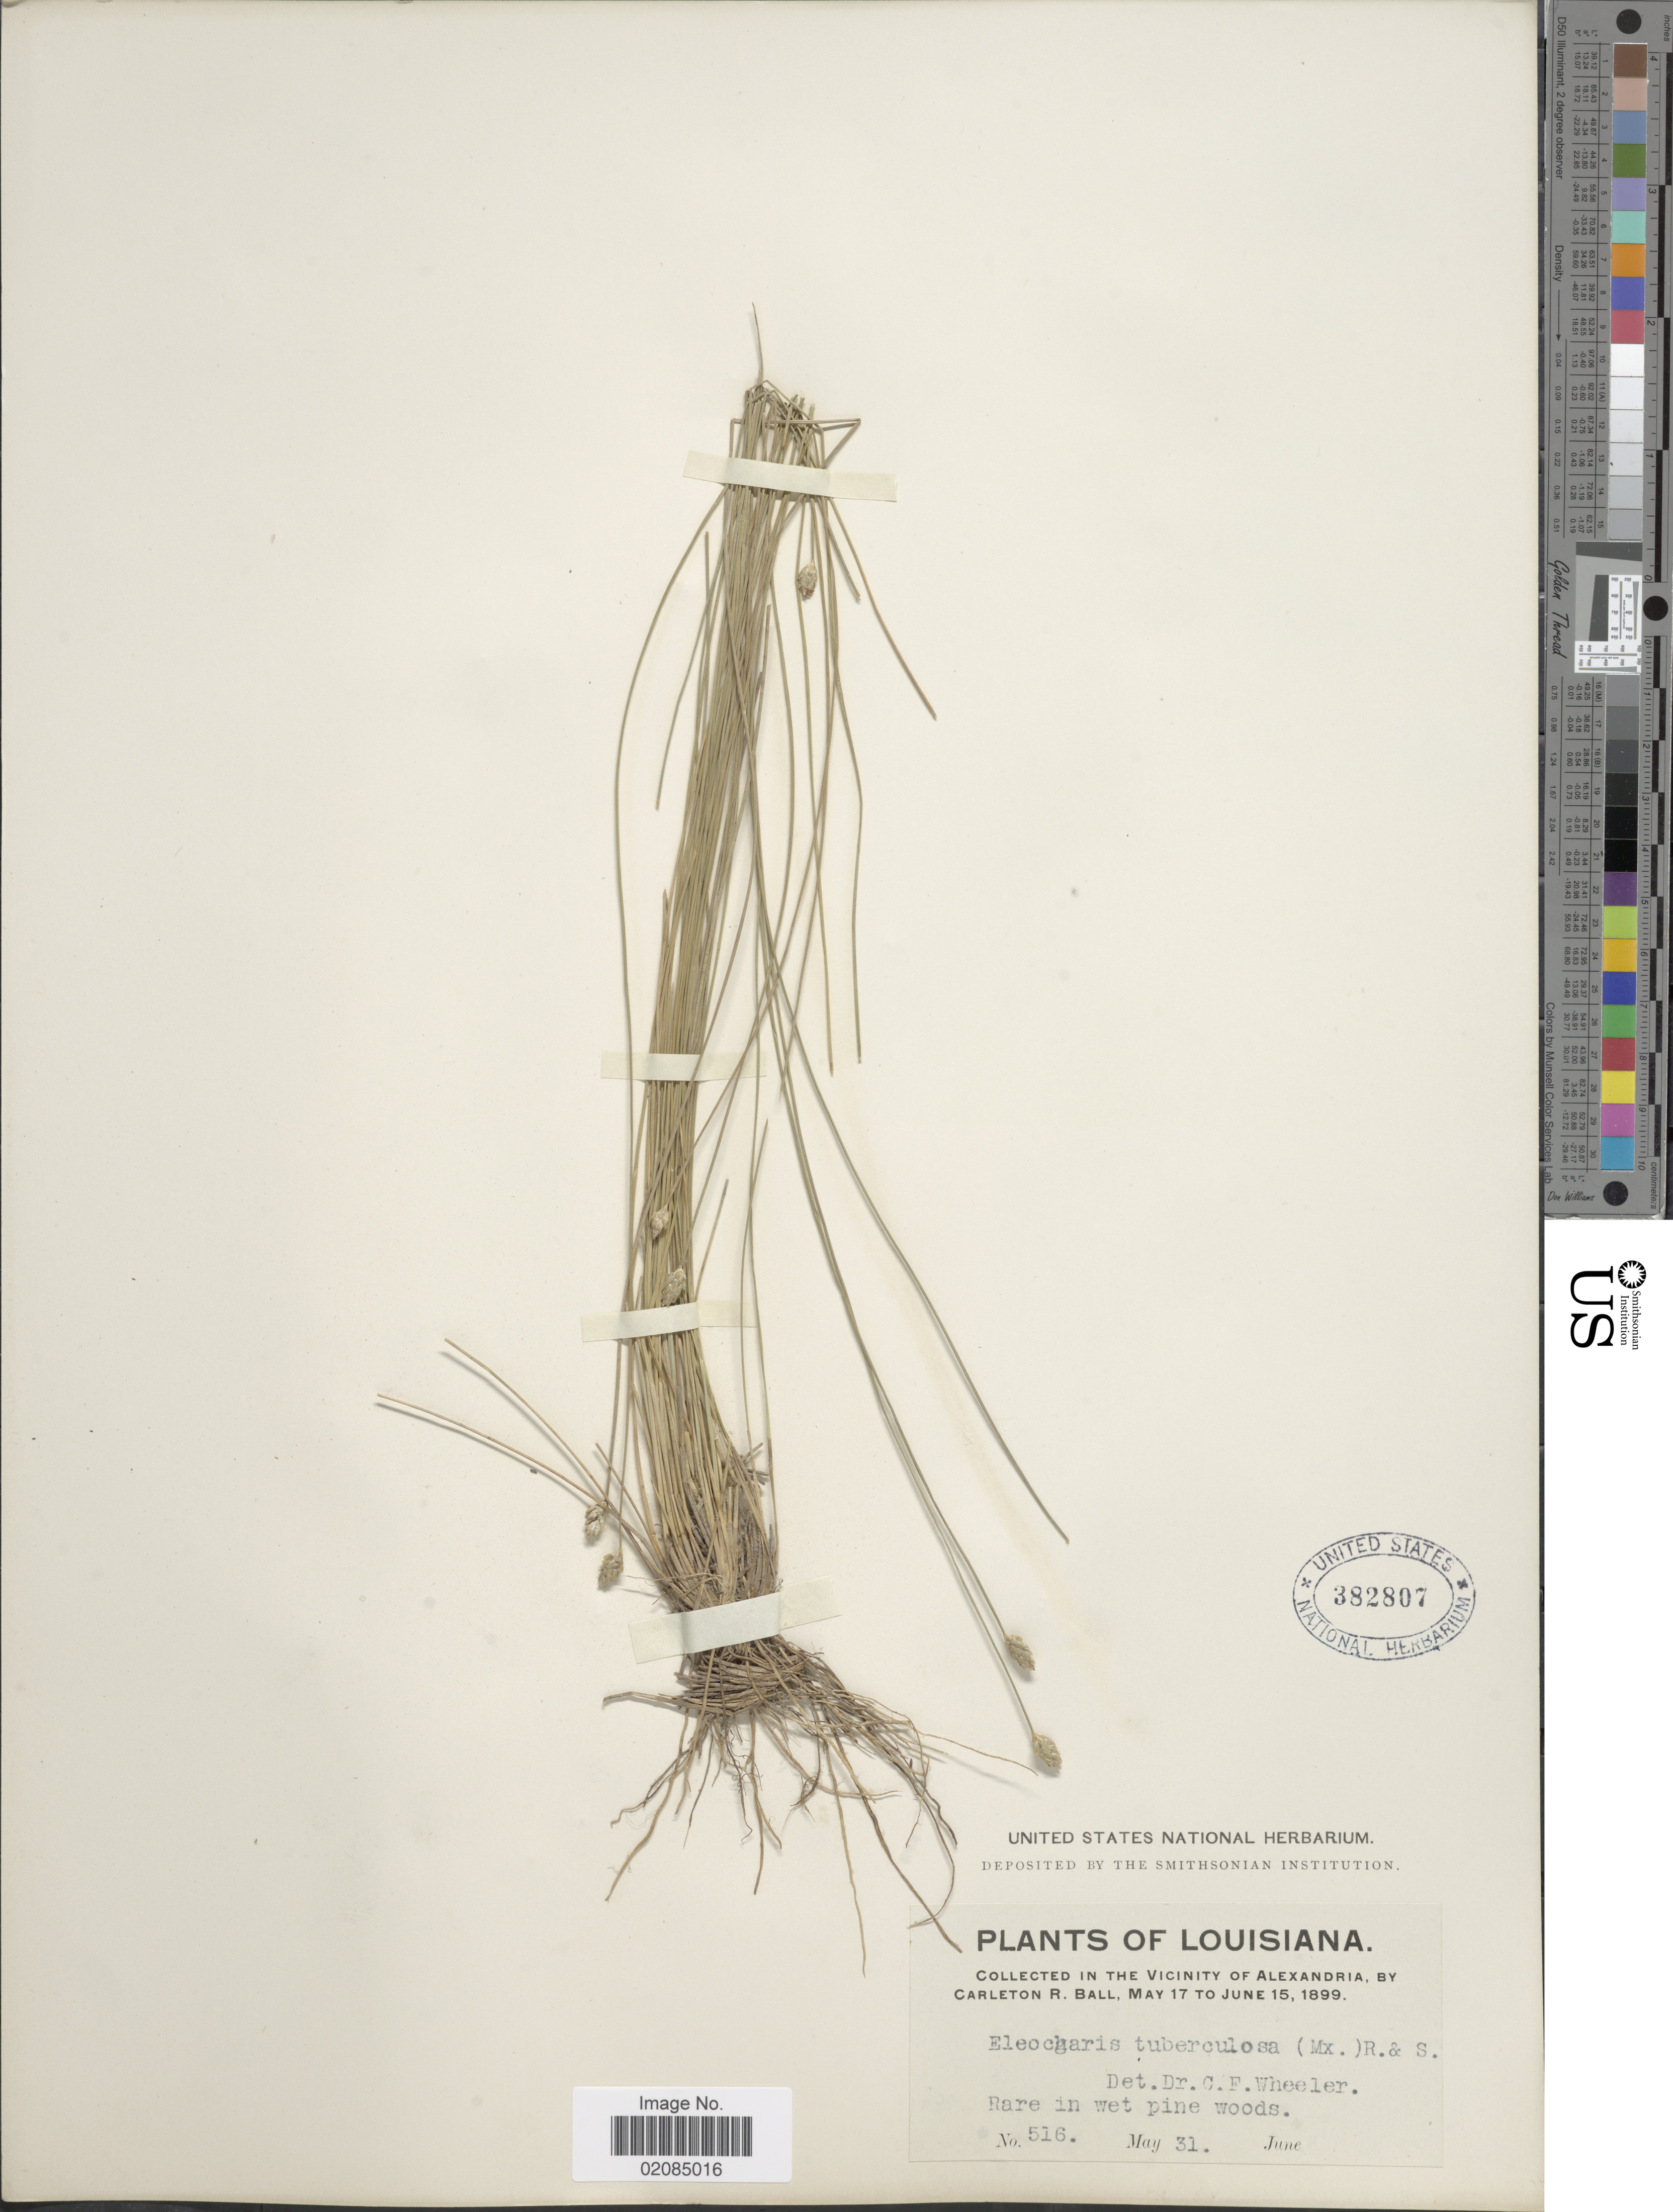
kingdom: Plantae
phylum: Tracheophyta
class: Liliopsida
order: Poales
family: Cyperaceae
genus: Eleocharis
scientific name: Eleocharis tuberculosa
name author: (Michx.) Roem. & Schult.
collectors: C. R. Ball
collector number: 516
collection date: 1899-05-31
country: United States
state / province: Louisiana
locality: Vicinity of Alexandria.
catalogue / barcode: US 382807